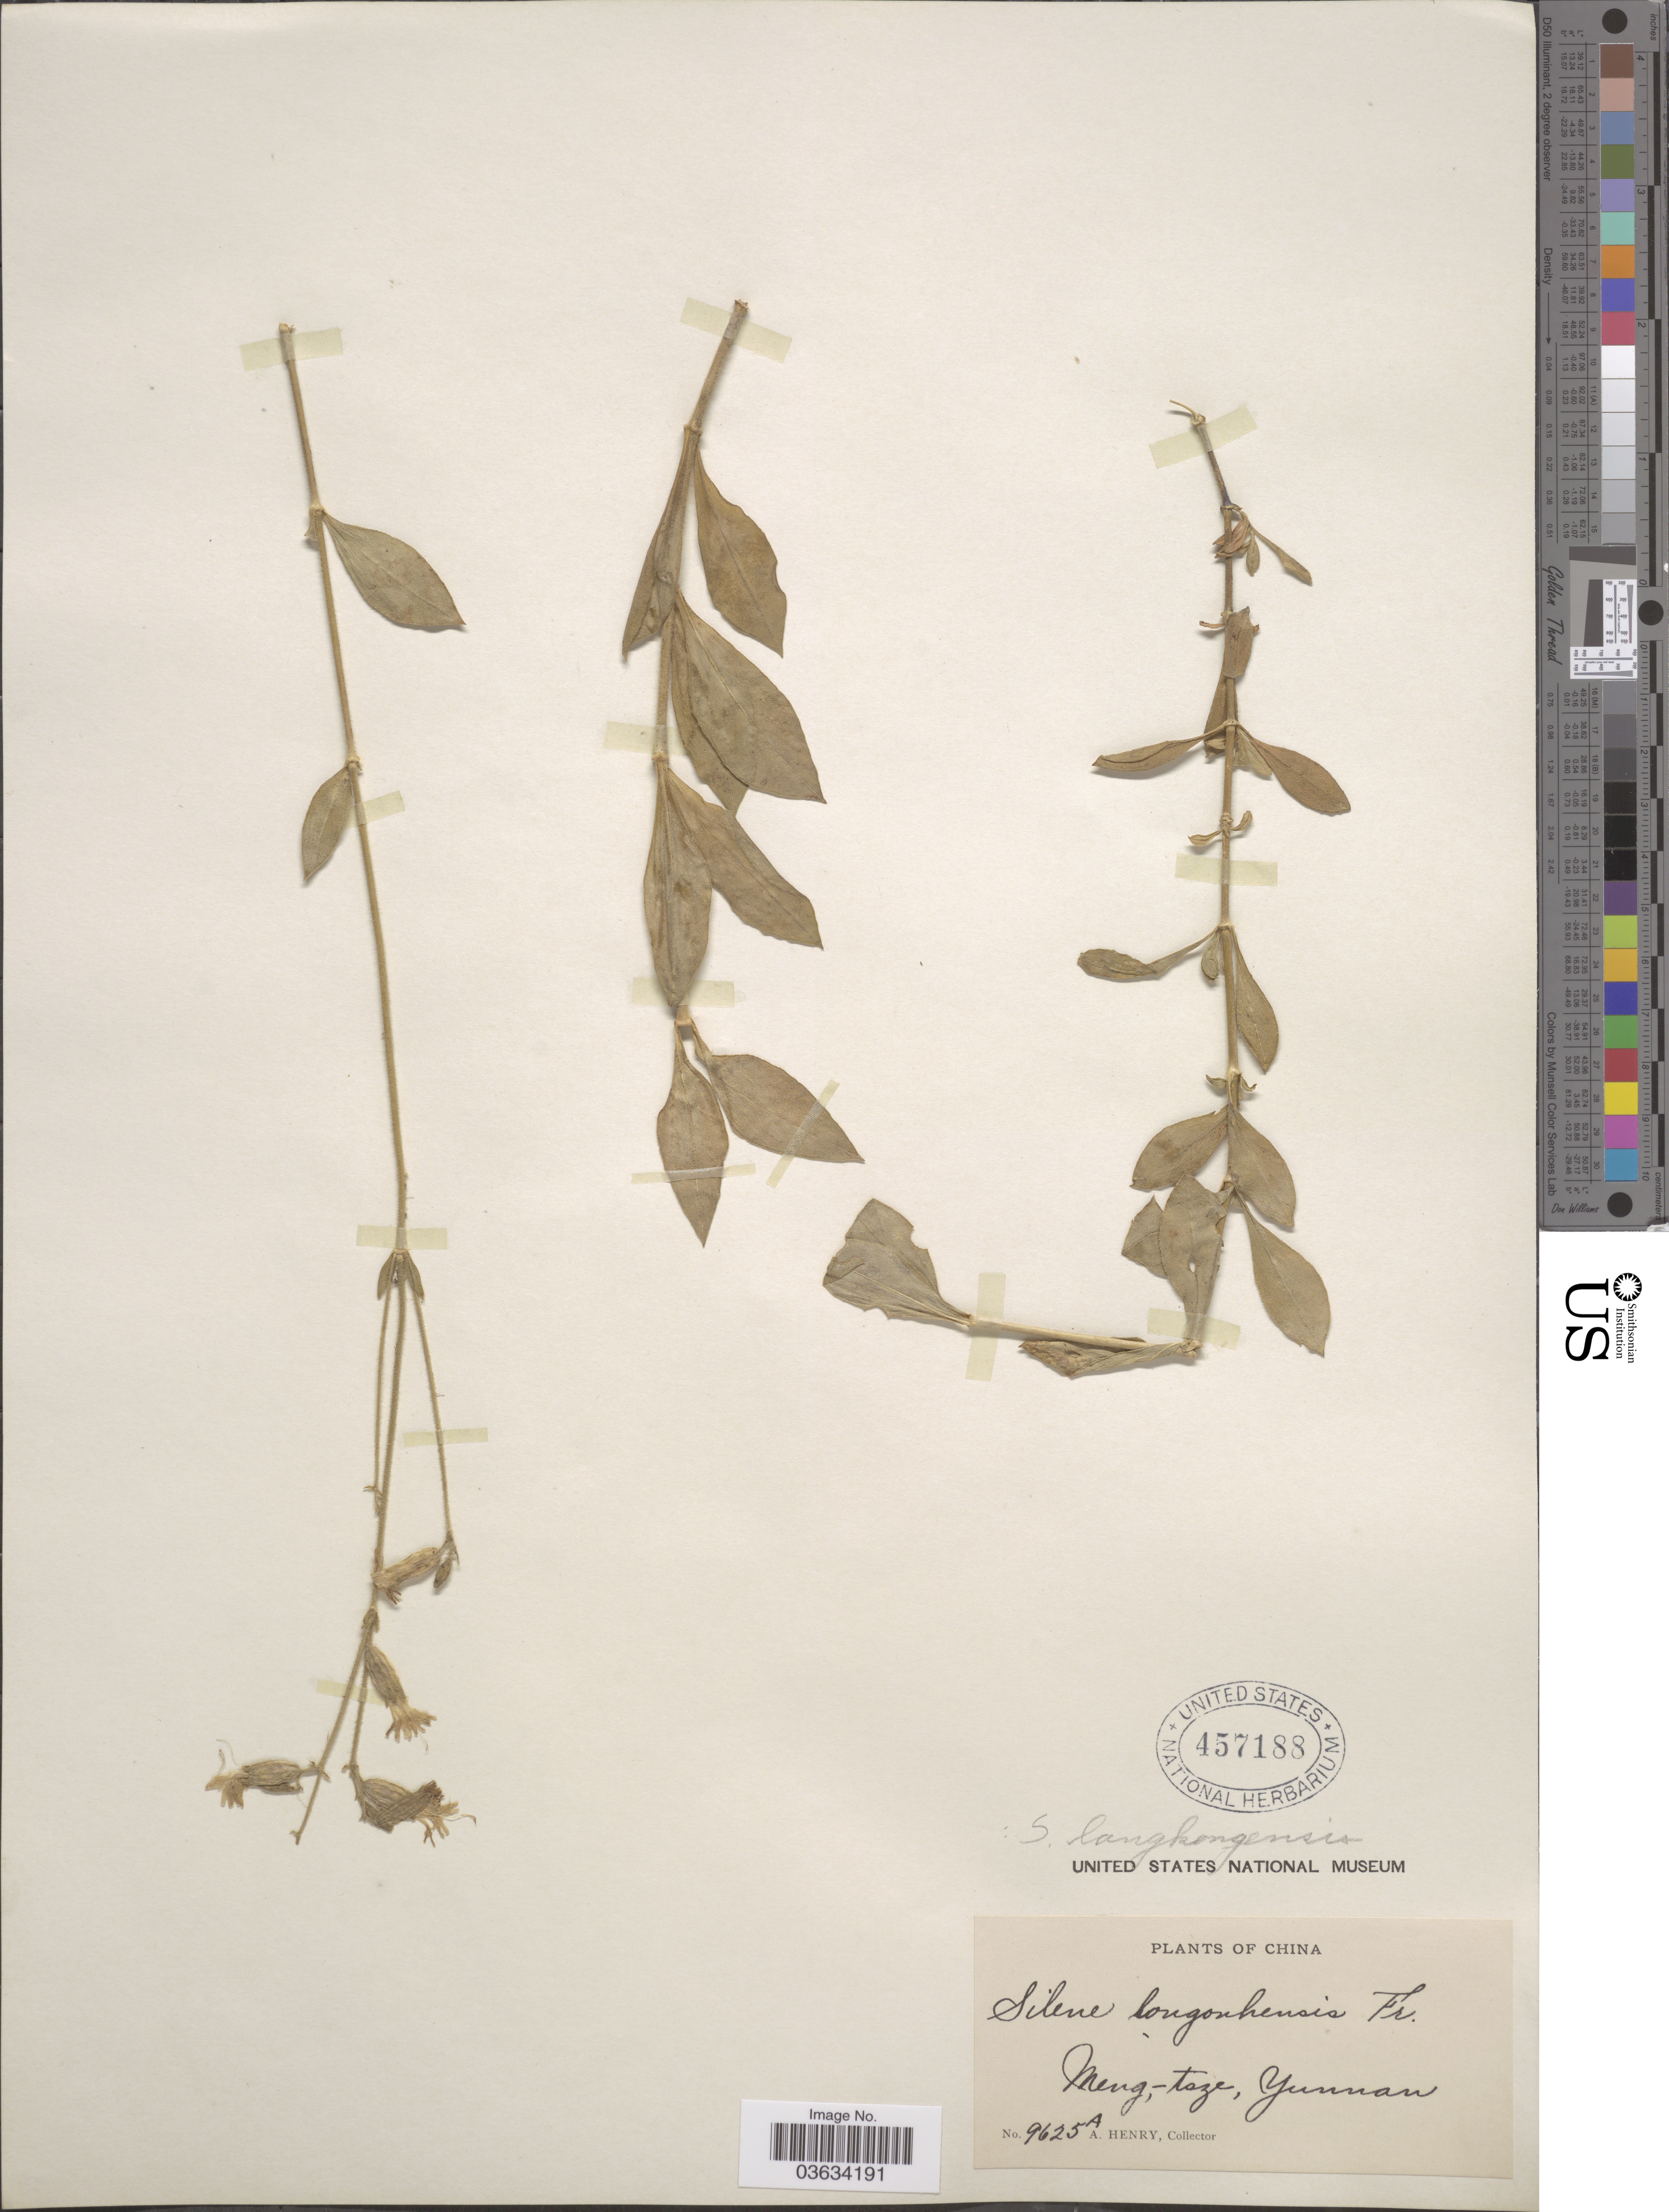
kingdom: Plantae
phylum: Tracheophyta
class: Magnoliopsida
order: Caryophyllales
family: Caryophyllaceae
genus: Silene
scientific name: Silene lankongensis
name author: Franch.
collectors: A. Henry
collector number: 9625 A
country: China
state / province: Yunnan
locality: Meng,-tsze.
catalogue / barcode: US 457188